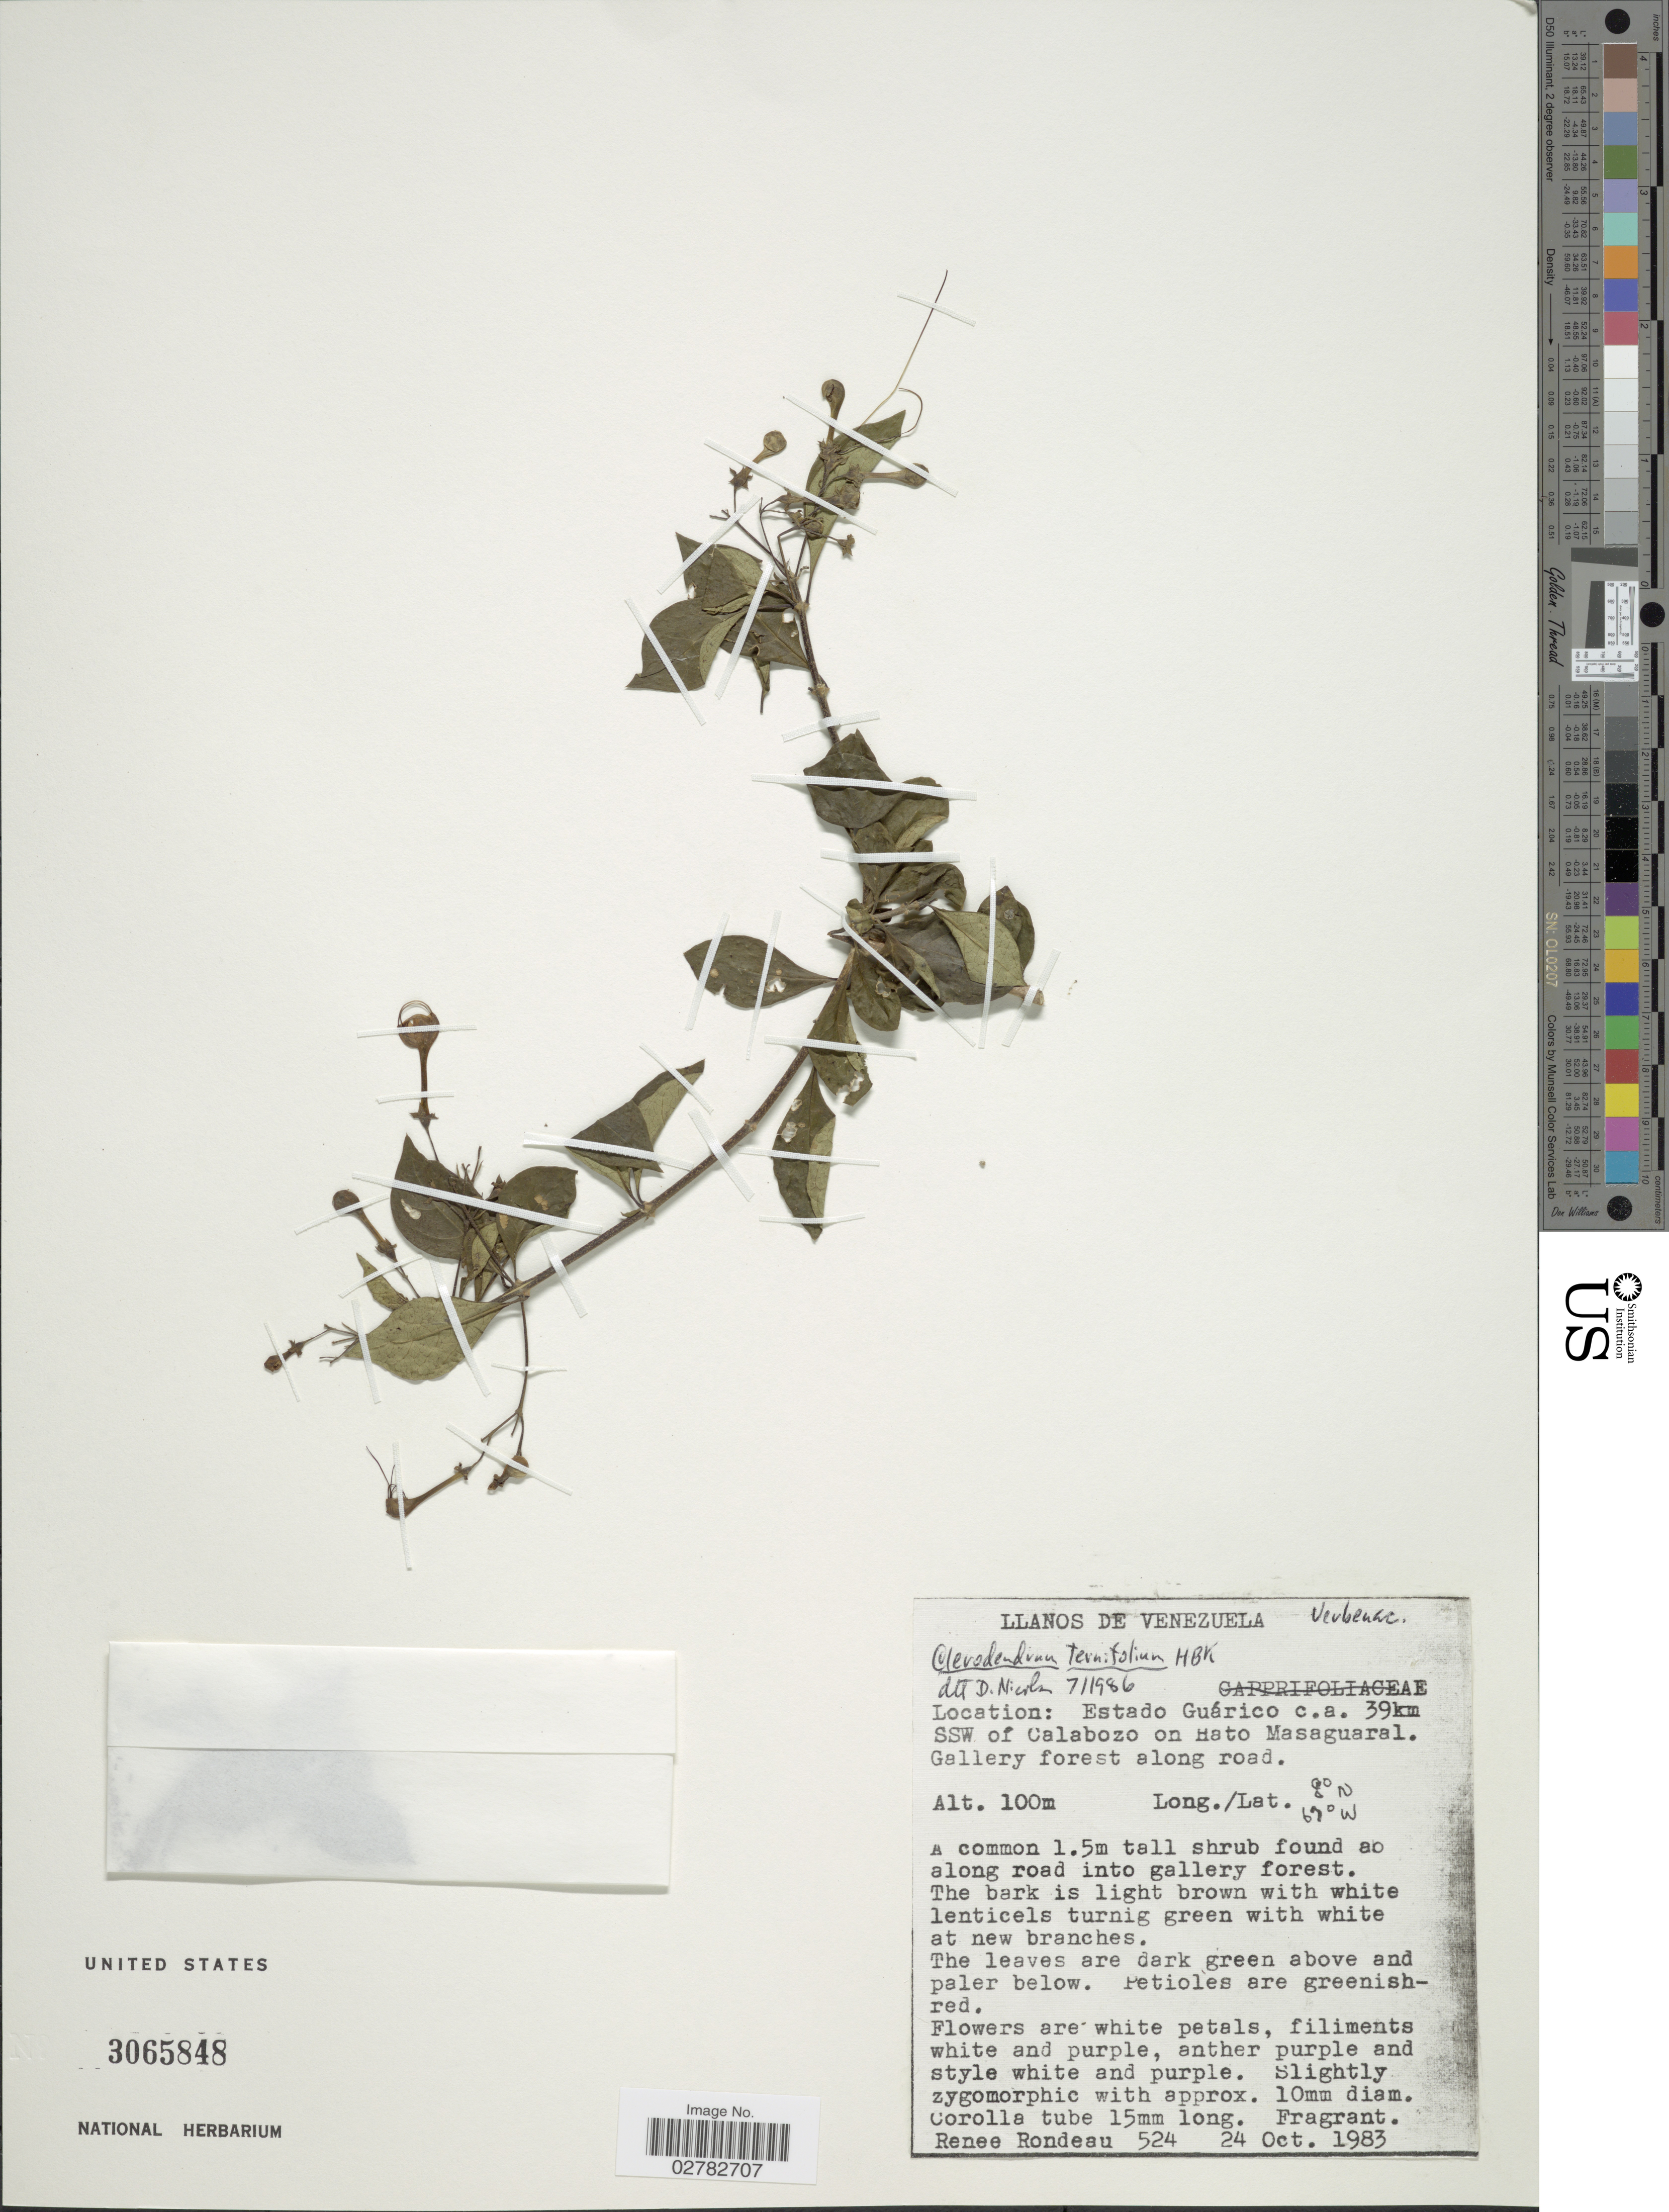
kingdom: Plantae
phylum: Tracheophyta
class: Magnoliopsida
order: Lamiales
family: Lamiaceae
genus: Clerodendrum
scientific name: Clerodendrum ternifolium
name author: Kunth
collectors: R. Rondeau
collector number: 524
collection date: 1983-10-24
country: Venezuela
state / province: Guárico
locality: ca. 39km SSW of Calabozo on Hato Masaguaral.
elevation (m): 100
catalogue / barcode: US 3065848